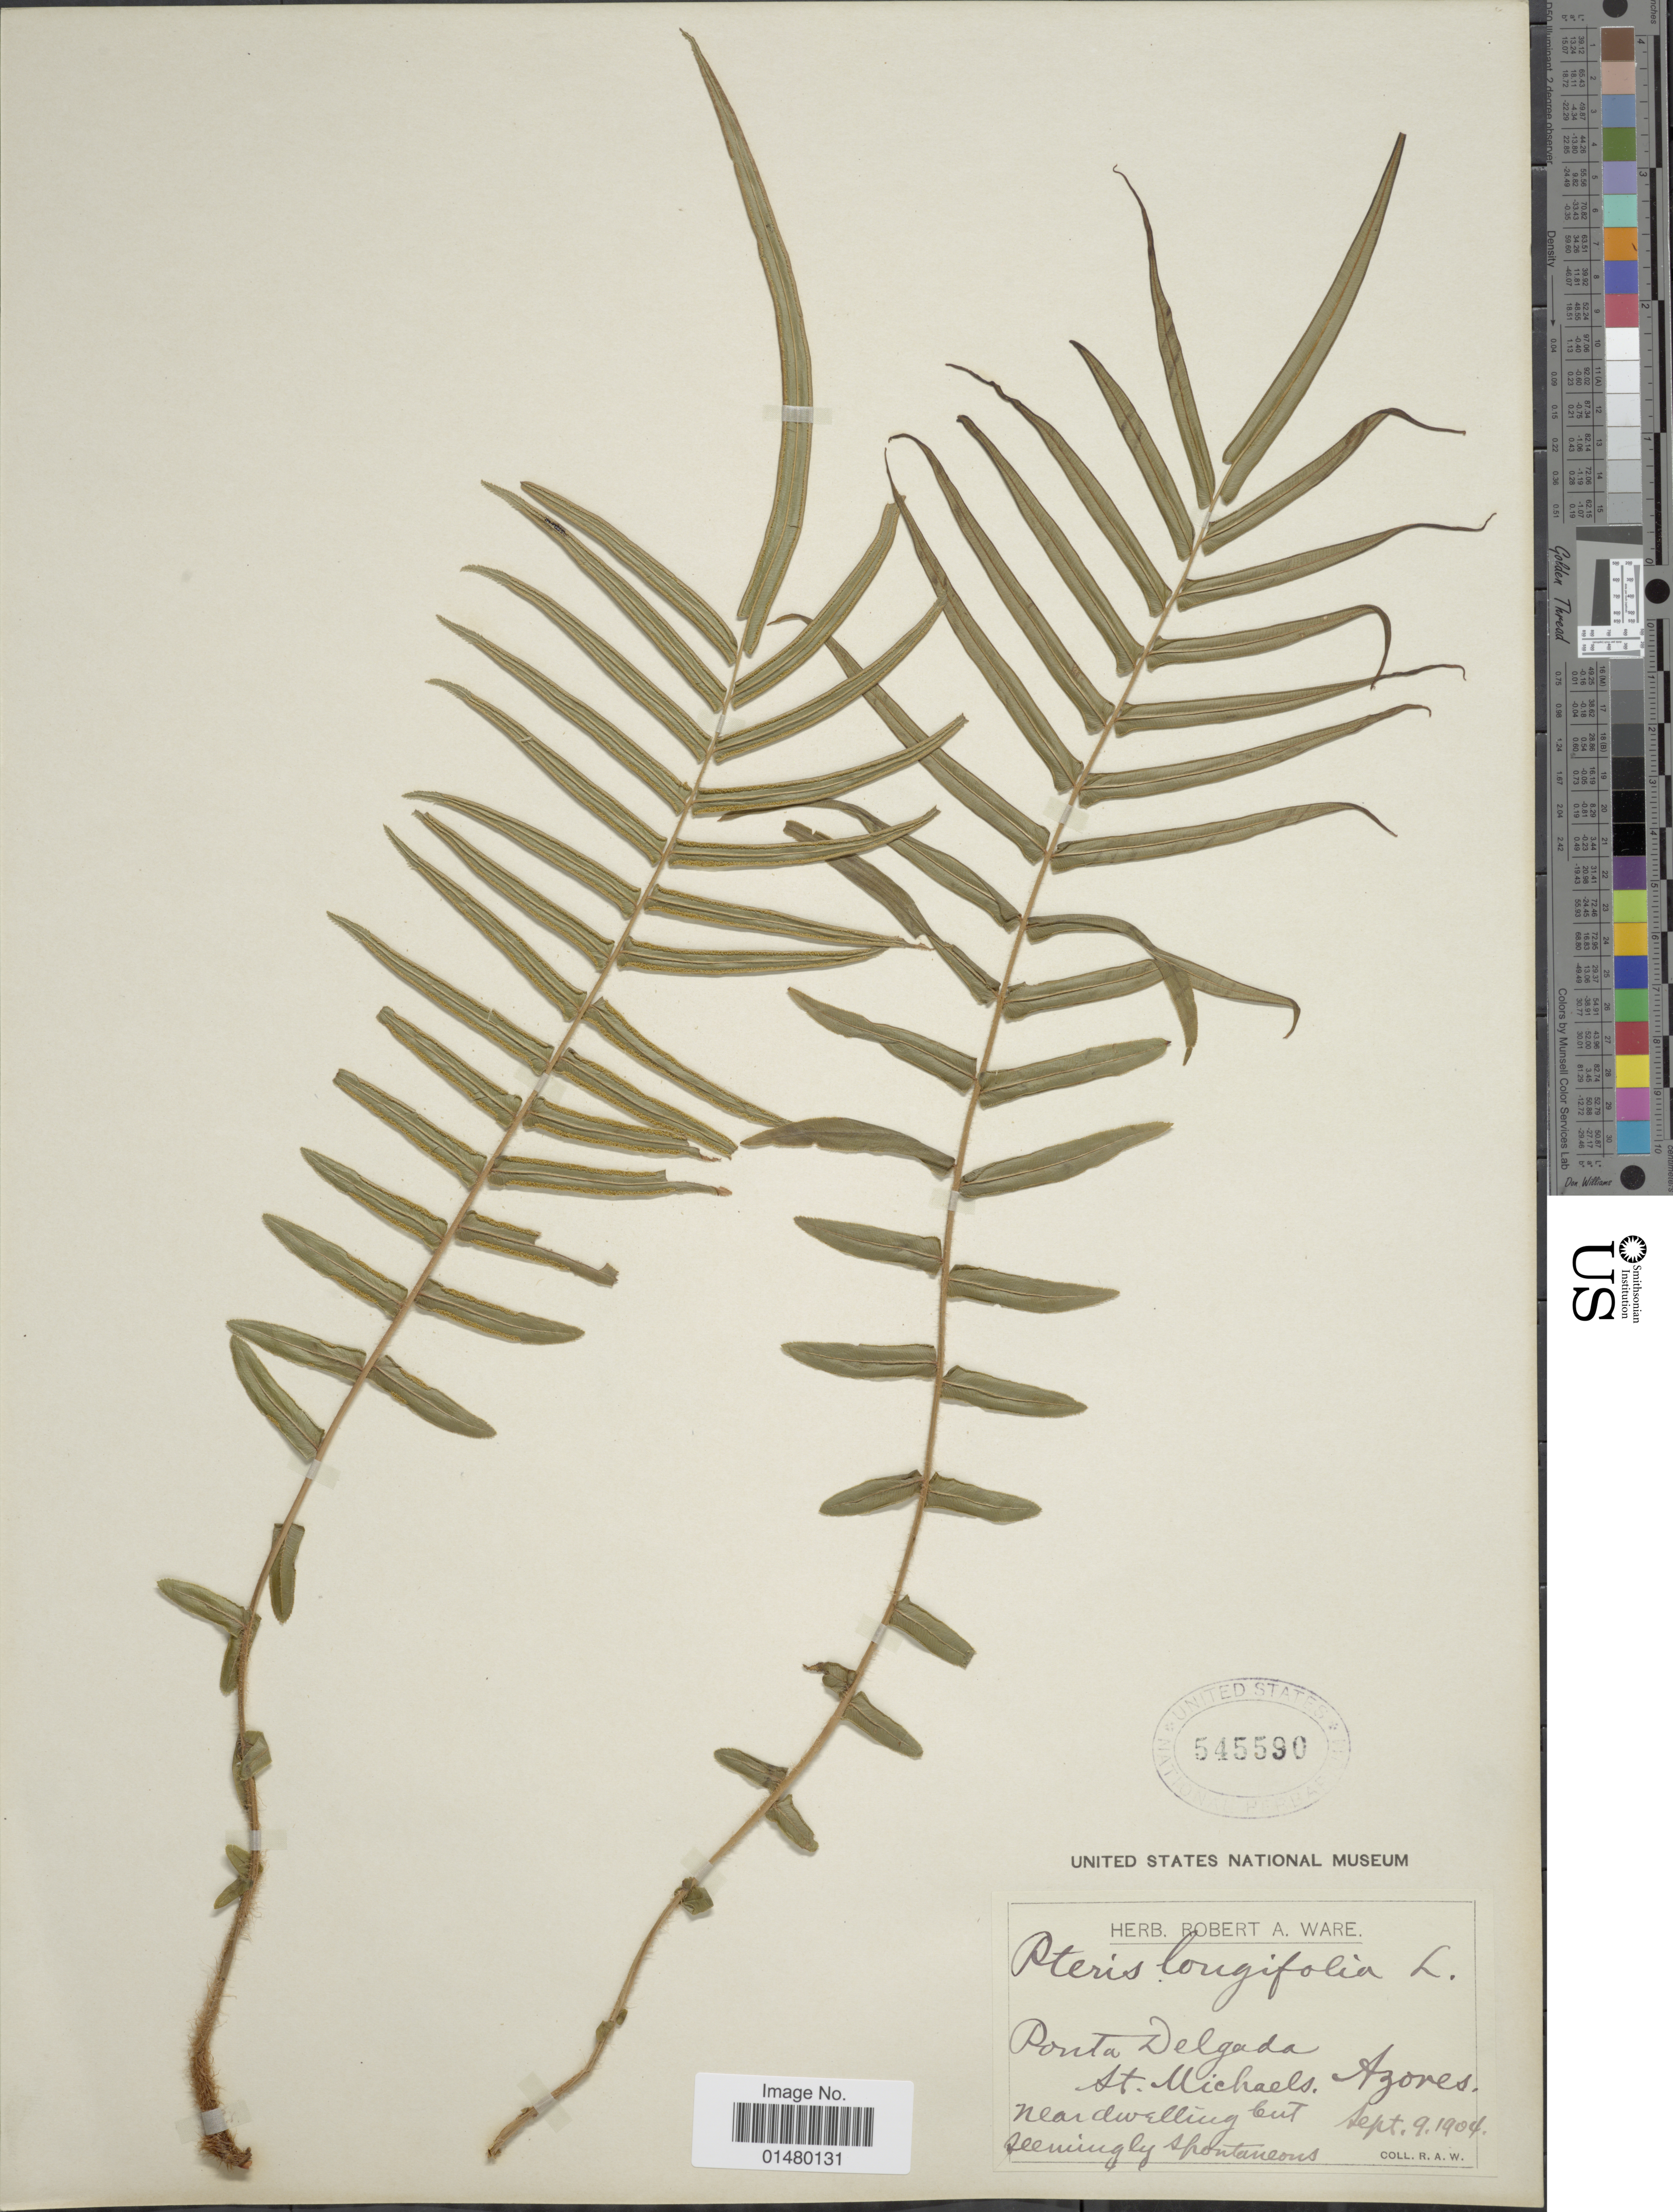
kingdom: Plantae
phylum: Tracheophyta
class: Polypodiopsida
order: Polypodiales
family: Pteridaceae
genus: Pteris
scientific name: Pteris vittata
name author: L.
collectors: R. Ware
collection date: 1904-09-09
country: Portugal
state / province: Azores (Aut. Reg.)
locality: Ponta Delgada, St Michaels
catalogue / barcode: US 545590